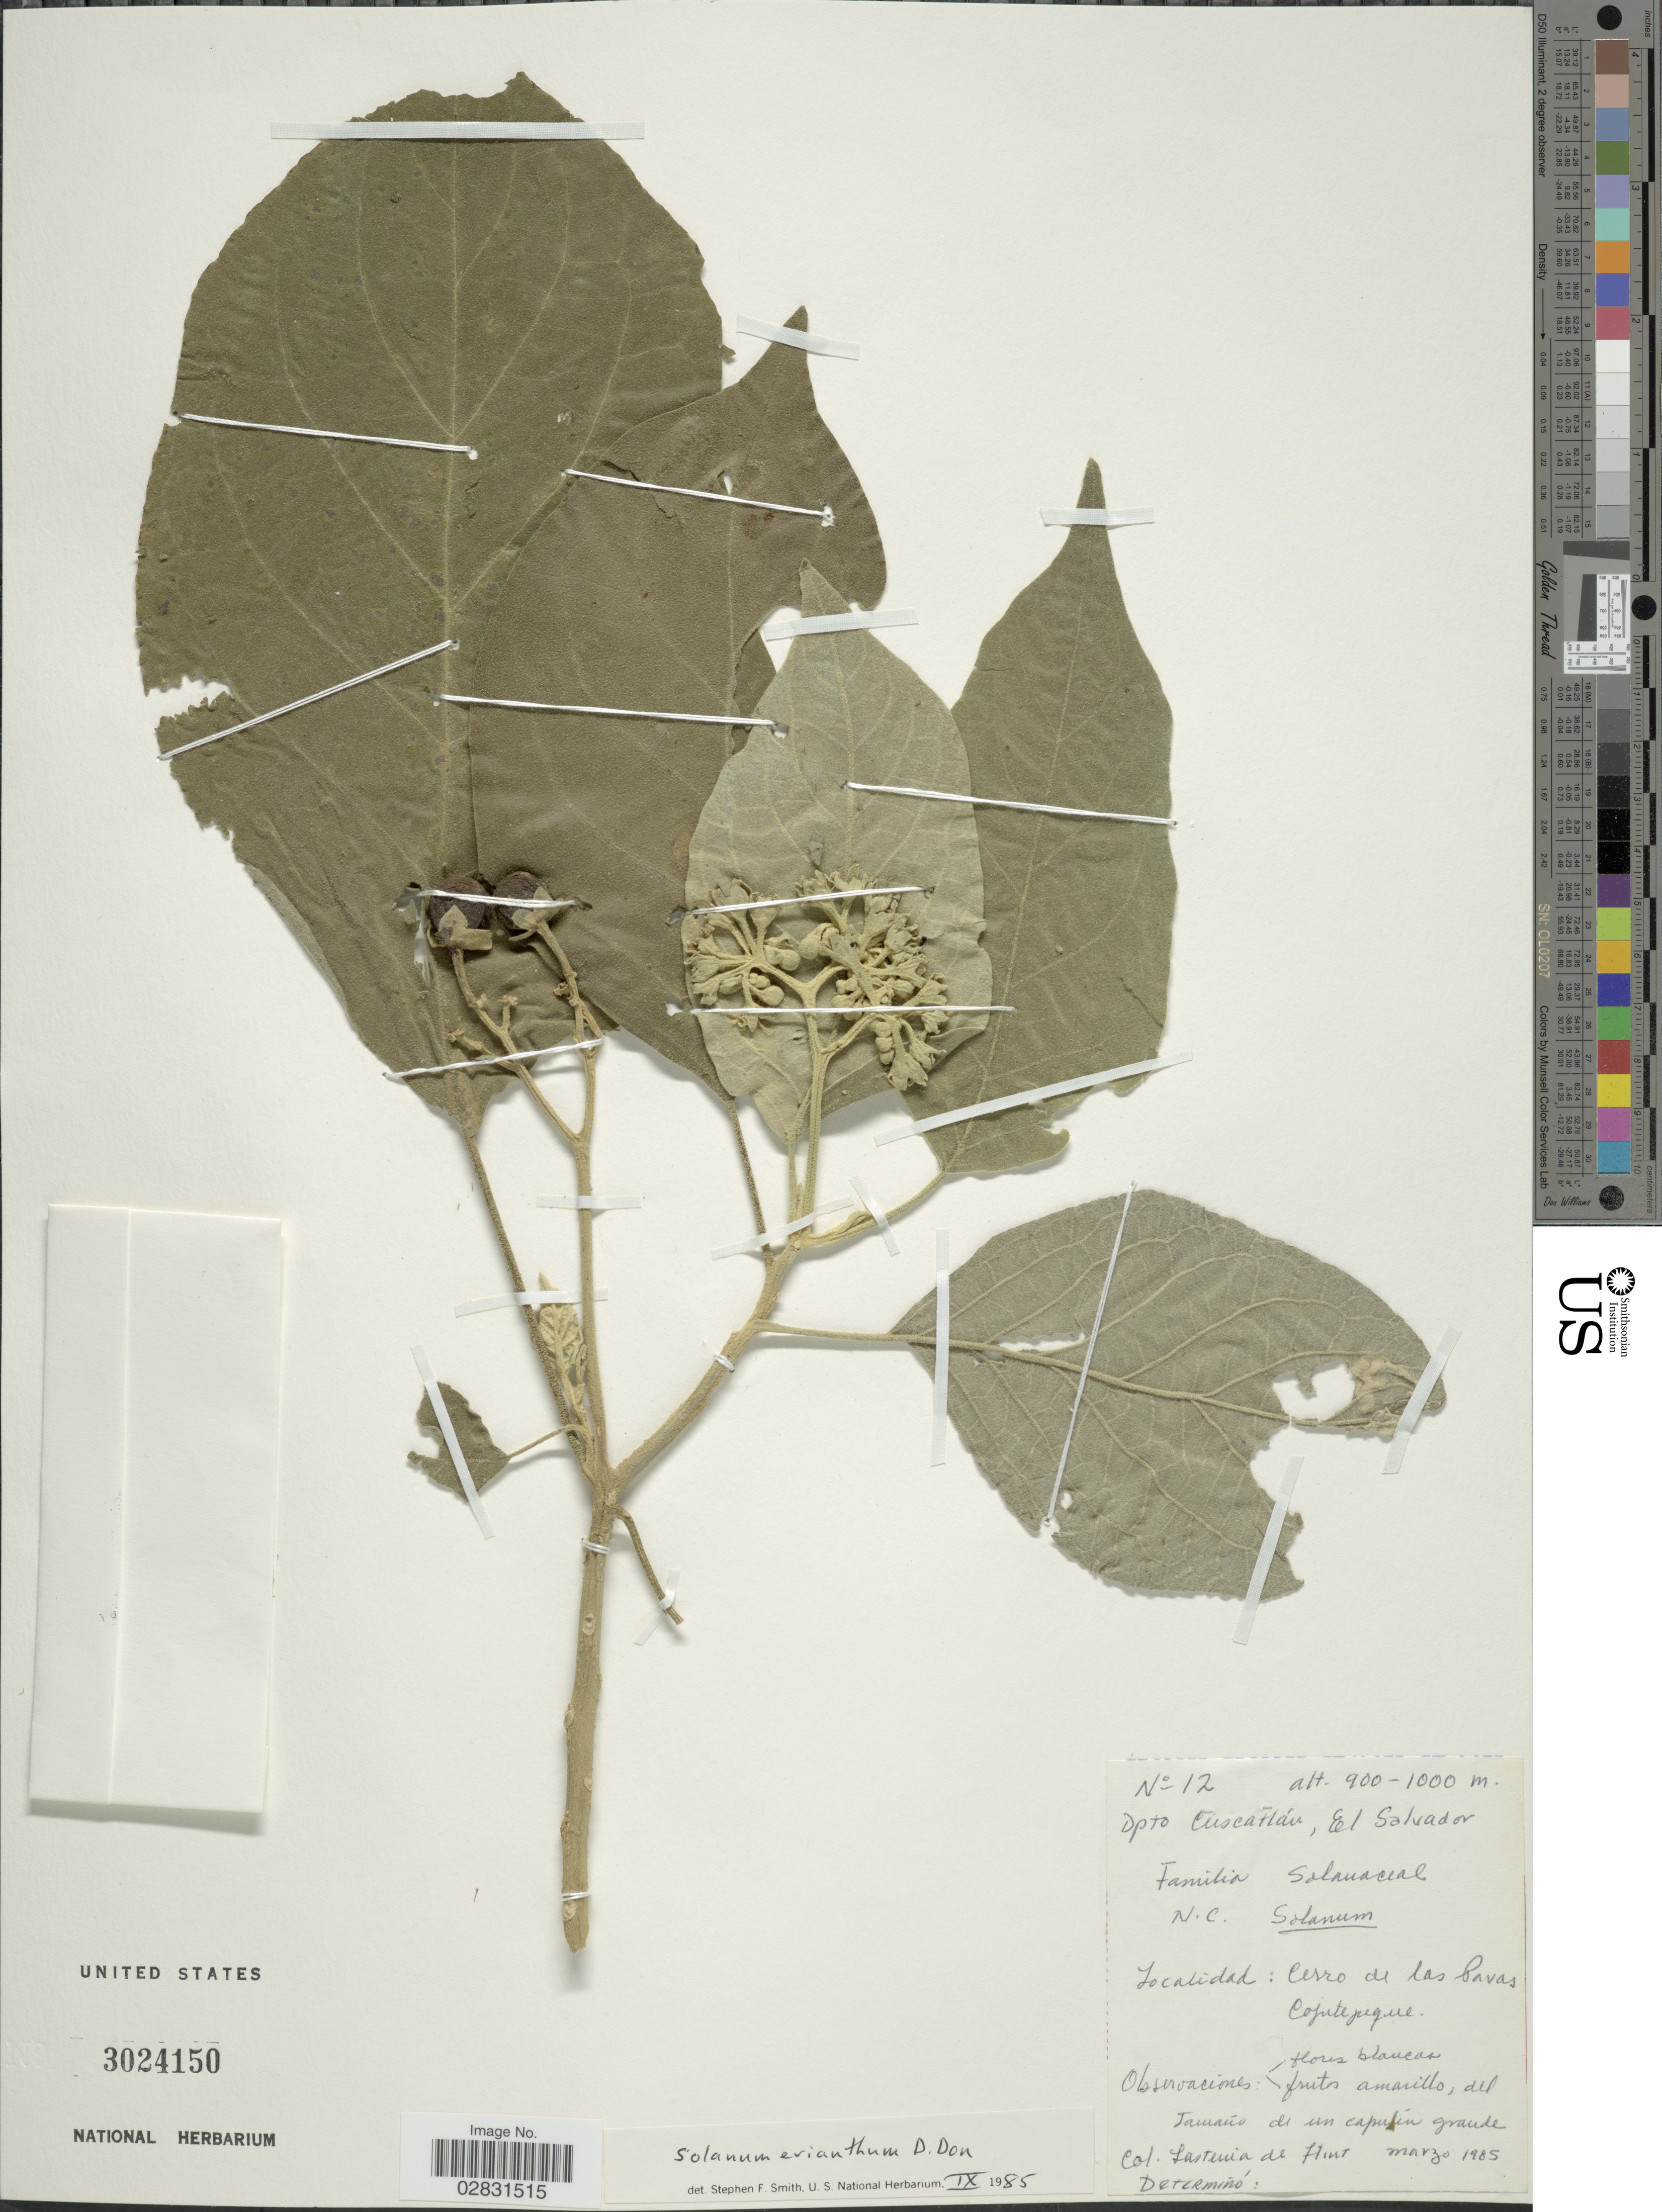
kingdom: Plantae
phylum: Tracheophyta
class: Magnoliopsida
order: Solanales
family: Solanaceae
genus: Solanum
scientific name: Solanum erianthum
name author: D. Don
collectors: L. Hint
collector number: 12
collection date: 1985-03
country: El Salvador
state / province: Cuscatlan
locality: Dep. Cuscatlán. Cerro de las Cavas Cojutepeque.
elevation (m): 900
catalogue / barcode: US 3024150